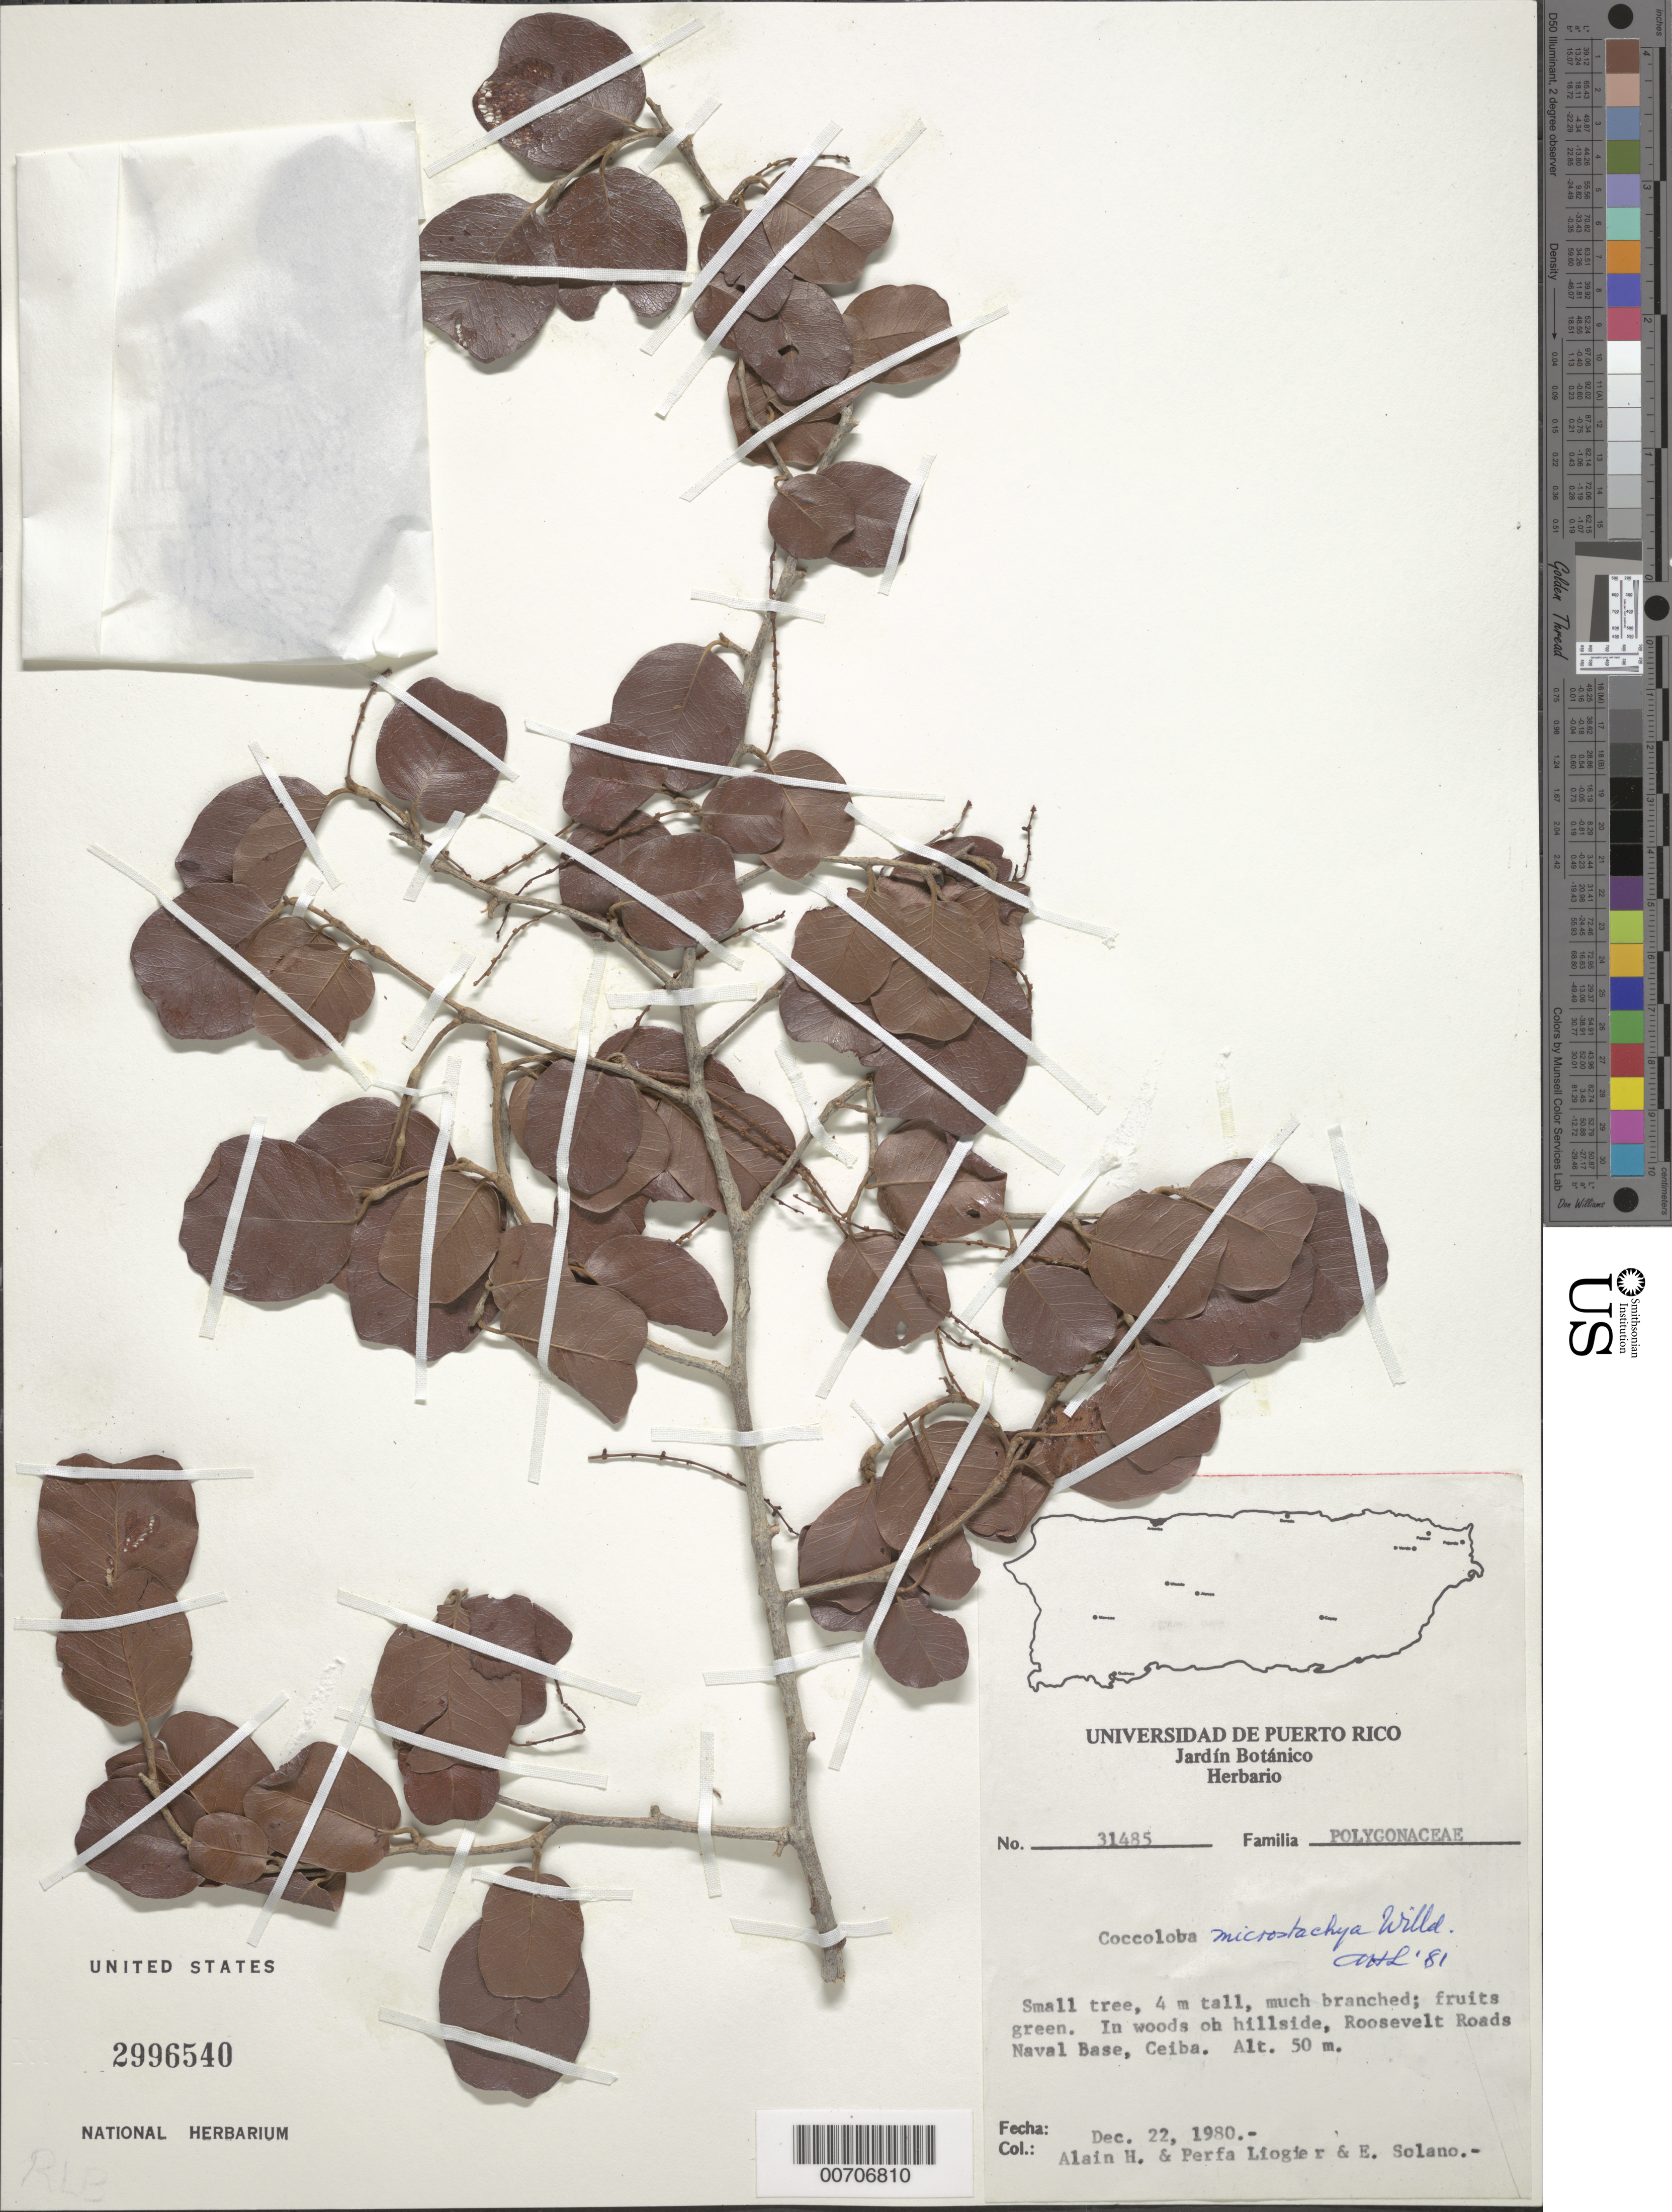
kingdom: Plantae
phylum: Tracheophyta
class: Magnoliopsida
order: Caryophyllales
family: Polygonaceae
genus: Coccoloba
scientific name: Coccoloba microstachya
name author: Willd.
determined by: Liogier, Alain H.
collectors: A. H. Liogier, M. P. Liogier & E. Solano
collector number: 31485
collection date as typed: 22 Dec 1980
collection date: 1980-12-22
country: Puerto Rico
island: Greater Antilles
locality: Roosevelt Roads Naval Base, Ceiba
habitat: In woods on hillside.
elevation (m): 50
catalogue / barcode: US 2996540